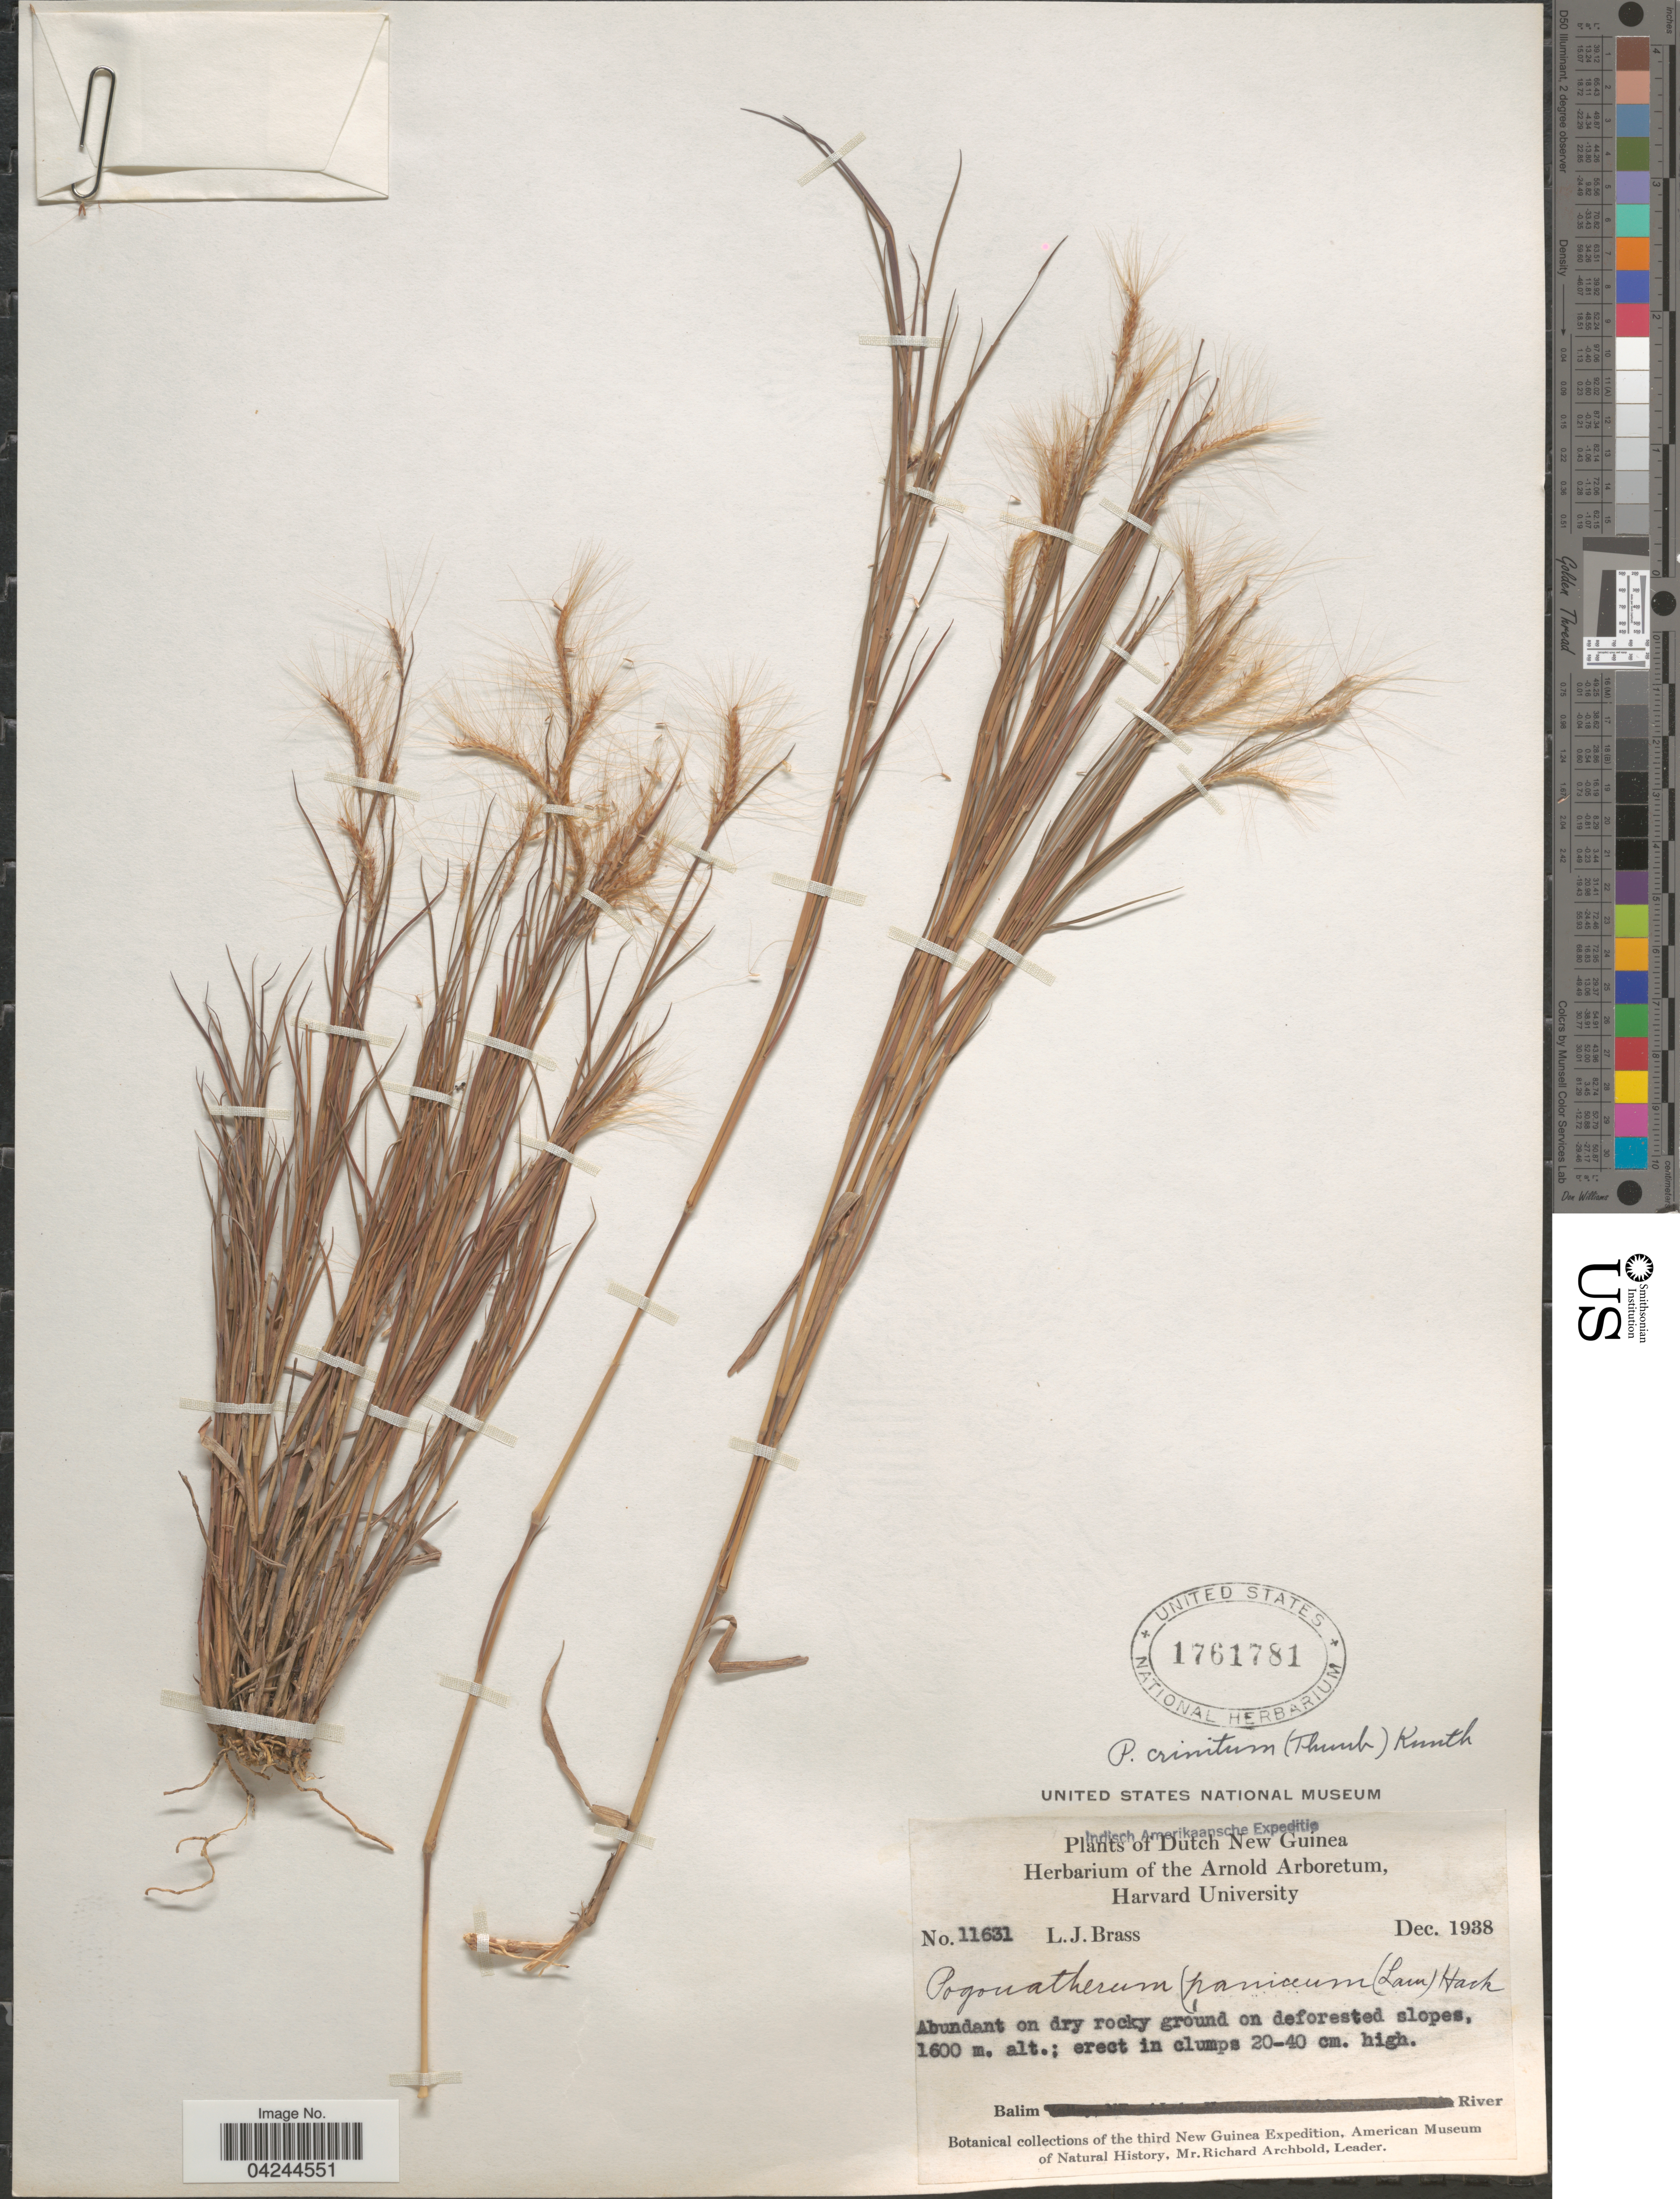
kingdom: Plantae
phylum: Tracheophyta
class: Liliopsida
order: Poales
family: Poaceae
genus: Pogonatherum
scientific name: Pogonatherum crinitum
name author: (Thunb.) Kunth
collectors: L. J. Brass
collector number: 11631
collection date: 1938-12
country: Indonesia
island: New Guinea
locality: Indisch Amerikaansche Expeditie. Dutch New Guinea. Abundant on dry rocky ground on deforested slopes. Balim River. The third New Guinea Expedition, American Museum of Natural History.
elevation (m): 1600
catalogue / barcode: US 1761781